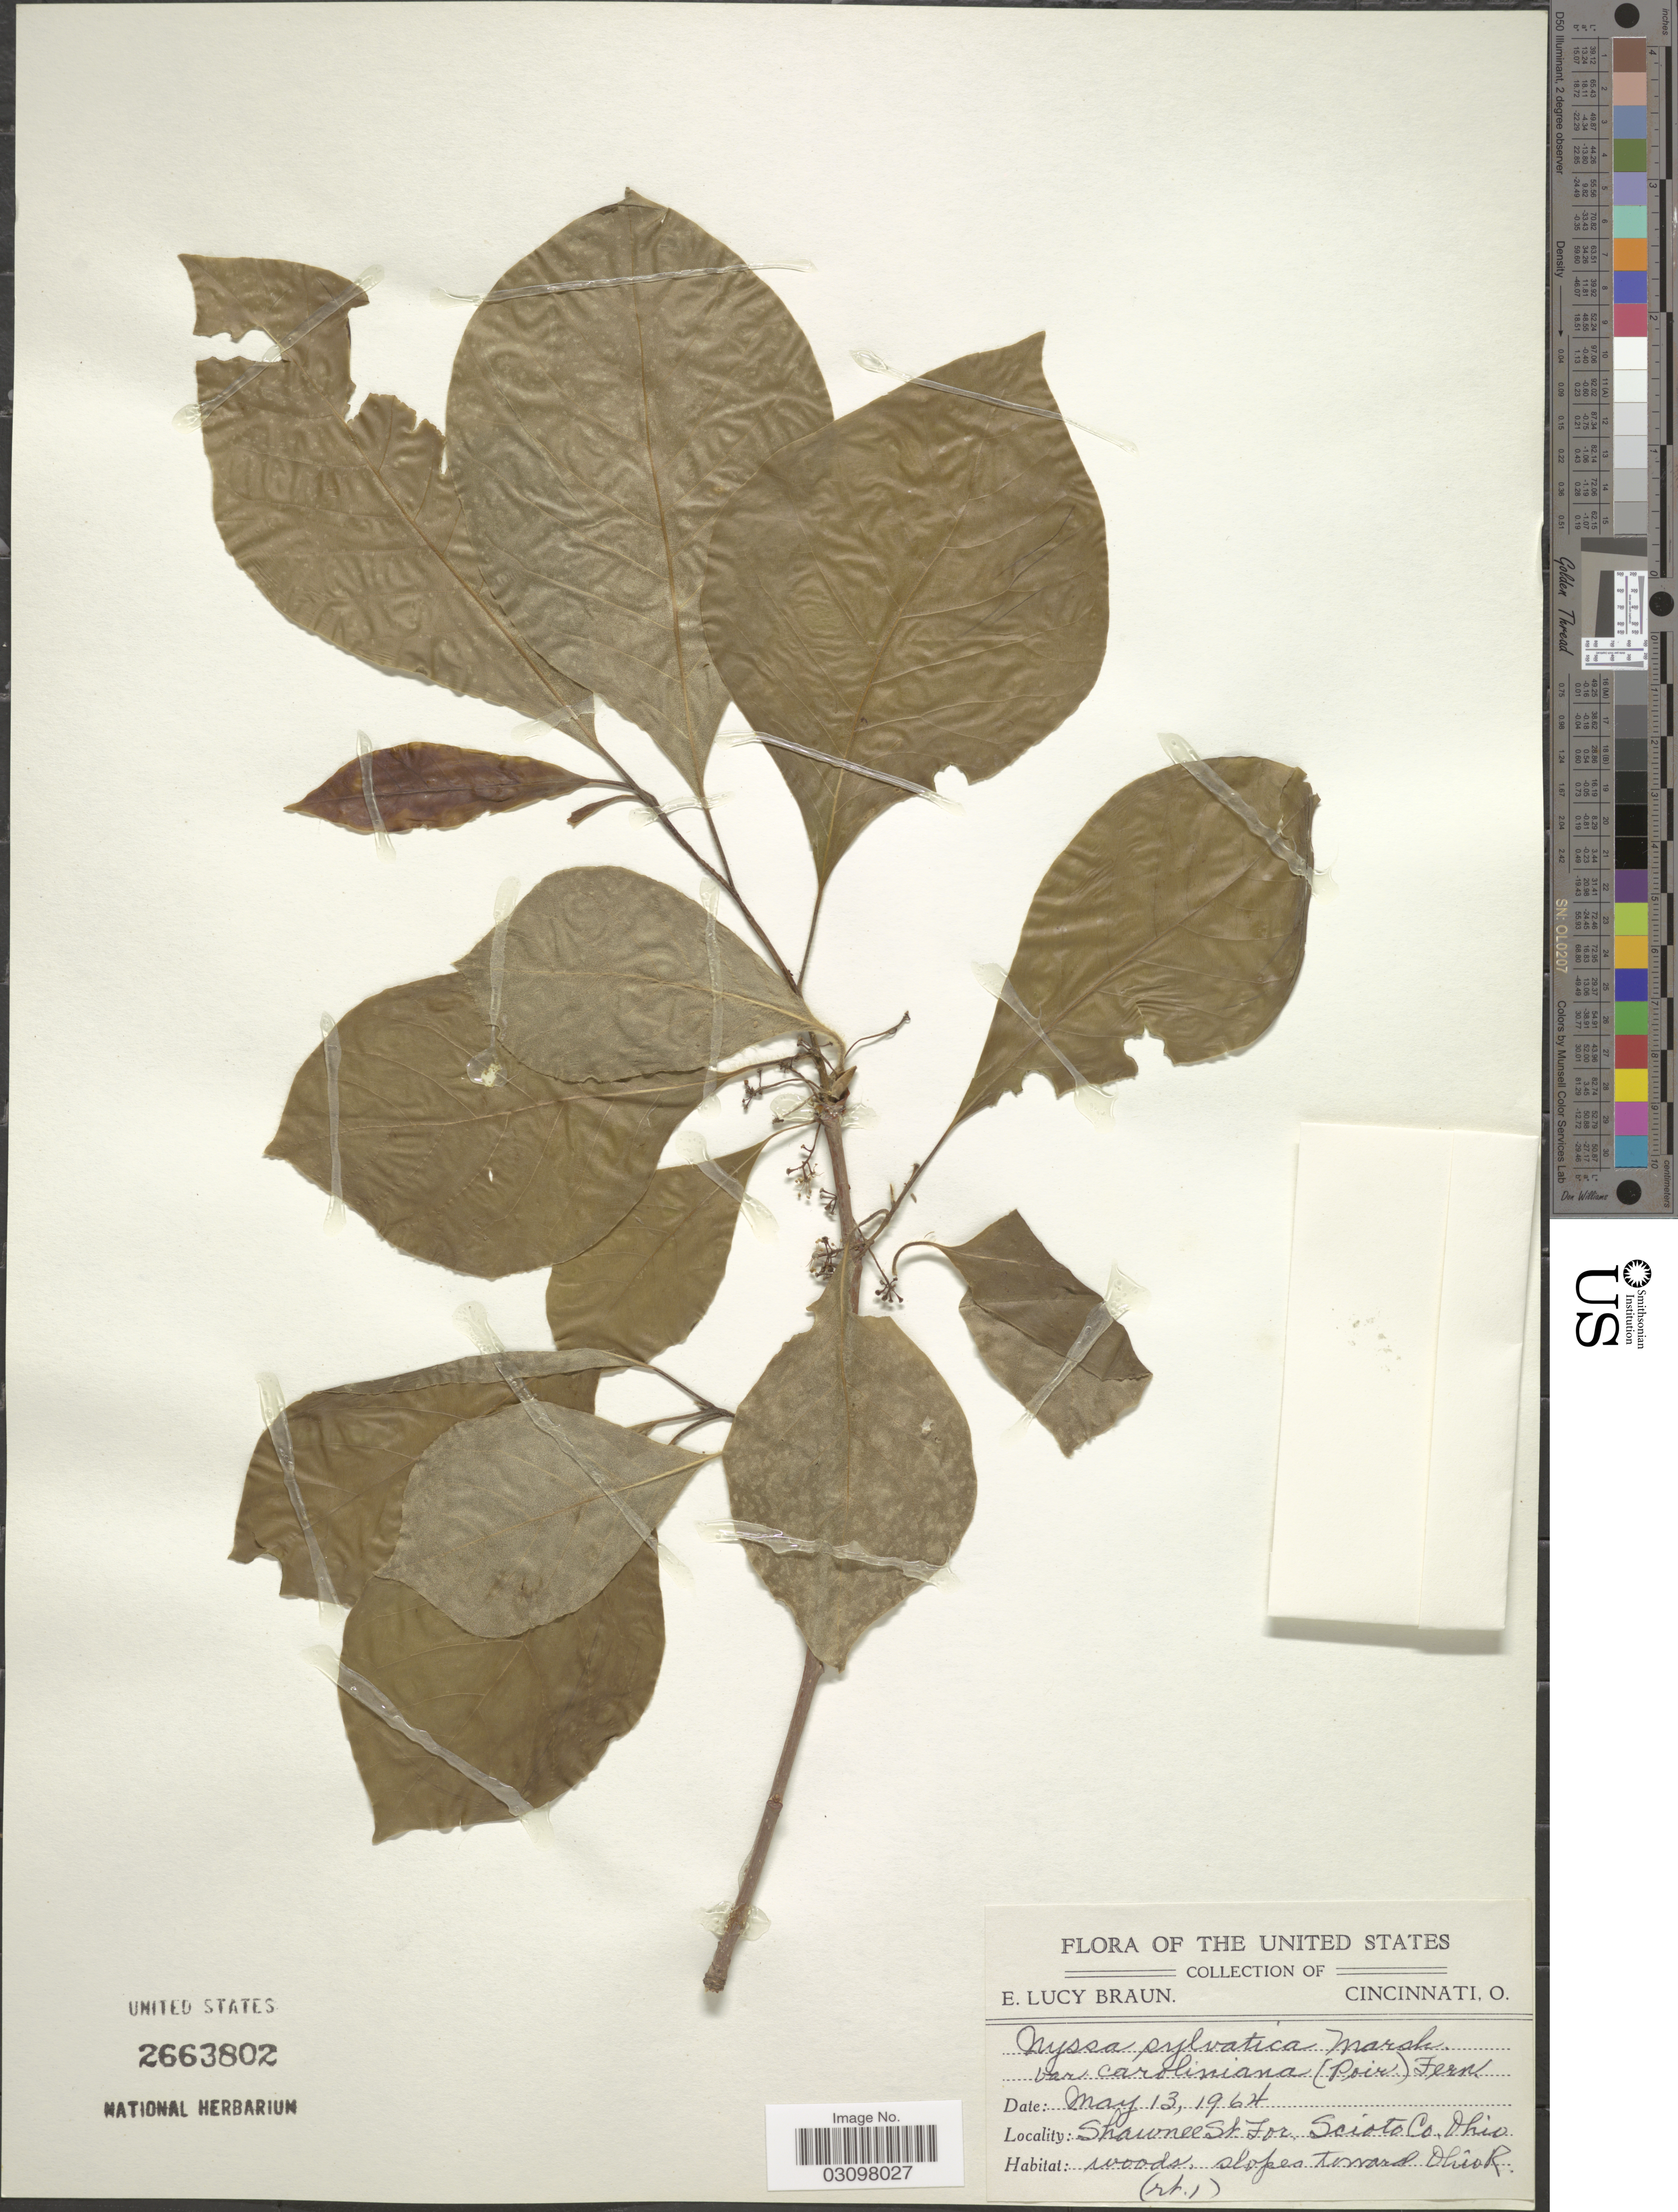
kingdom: Plantae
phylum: Tracheophyta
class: Magnoliopsida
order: Cornales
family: Nyssaceae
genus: Nyssa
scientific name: Nyssa sylvatica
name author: Marshall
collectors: E. L. Braun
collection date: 1964-05-13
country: United States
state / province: Ohio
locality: Shawnee St For. Scioto Co. Slopes toward Ohio R. (rt. 1).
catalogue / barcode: US 2663802